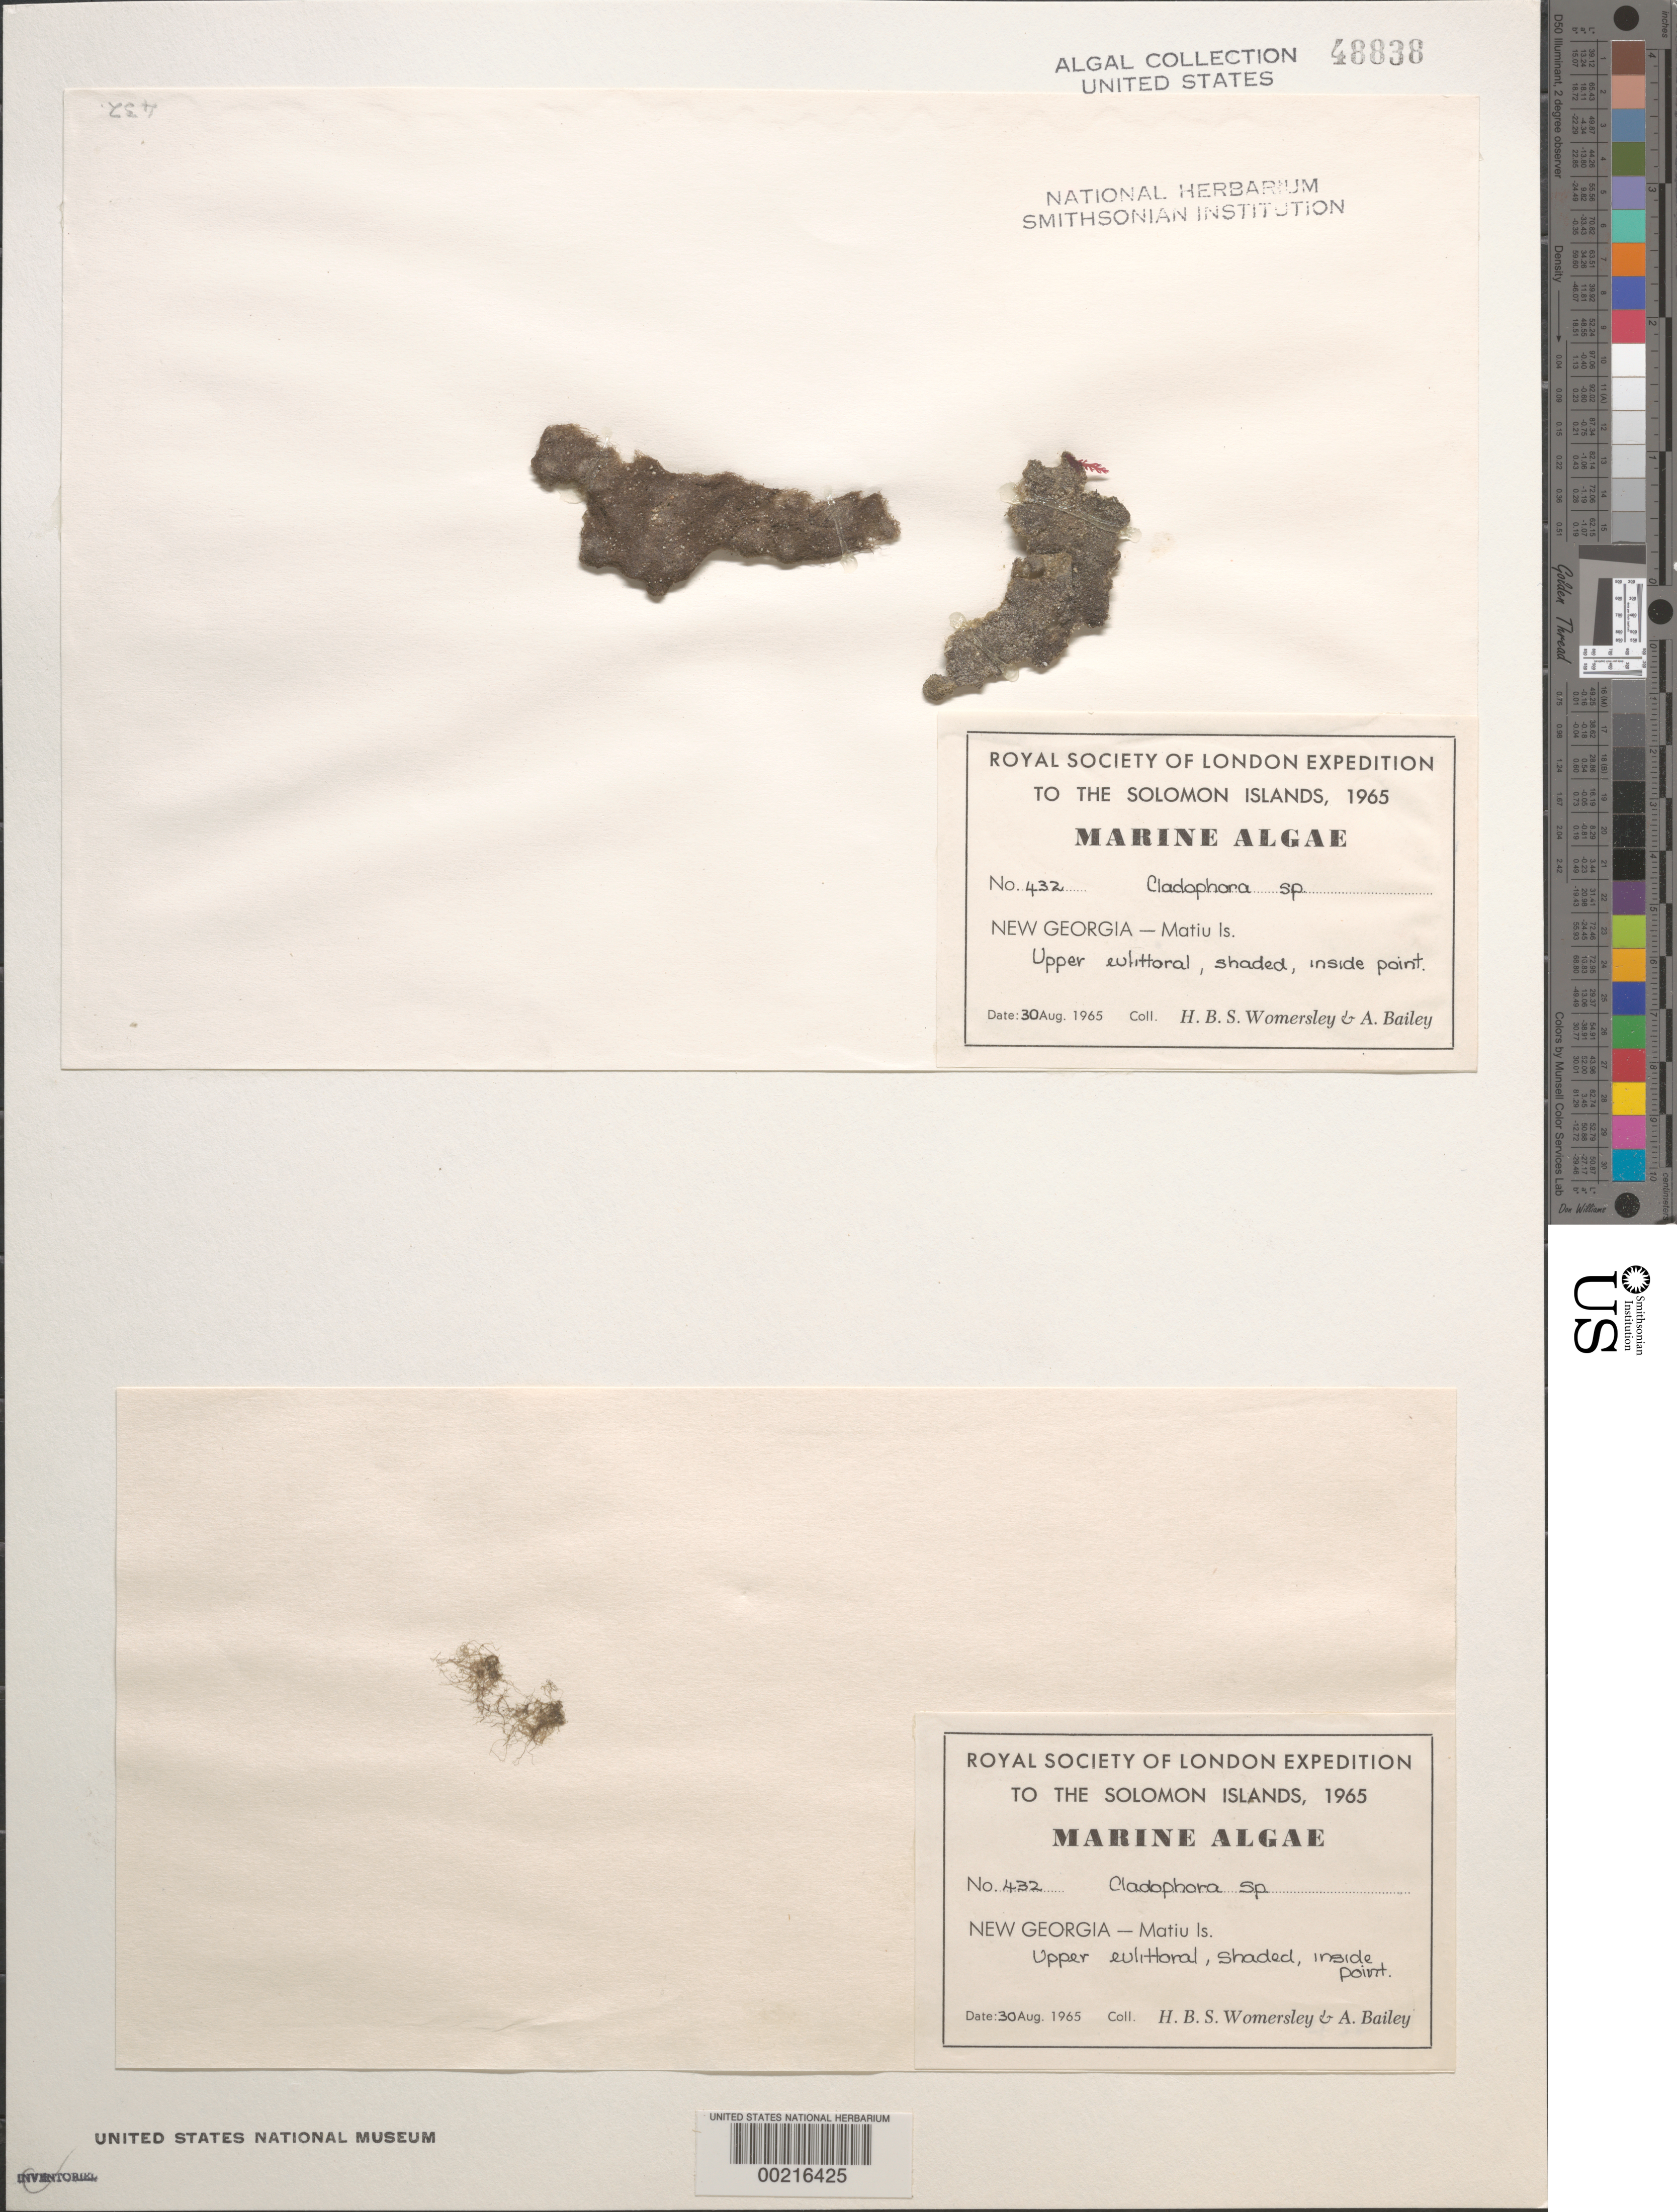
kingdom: Plantae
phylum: Chlorophyta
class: Ulvophyceae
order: Cladophorales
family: Cladophoraceae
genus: Cladophora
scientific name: Cladophora sp.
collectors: H. B. S. Womersley & A. Bailey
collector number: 432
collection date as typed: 30 Aug 1965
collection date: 1965-08-30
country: Solomon Islands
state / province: Western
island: Matiu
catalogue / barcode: US 48838